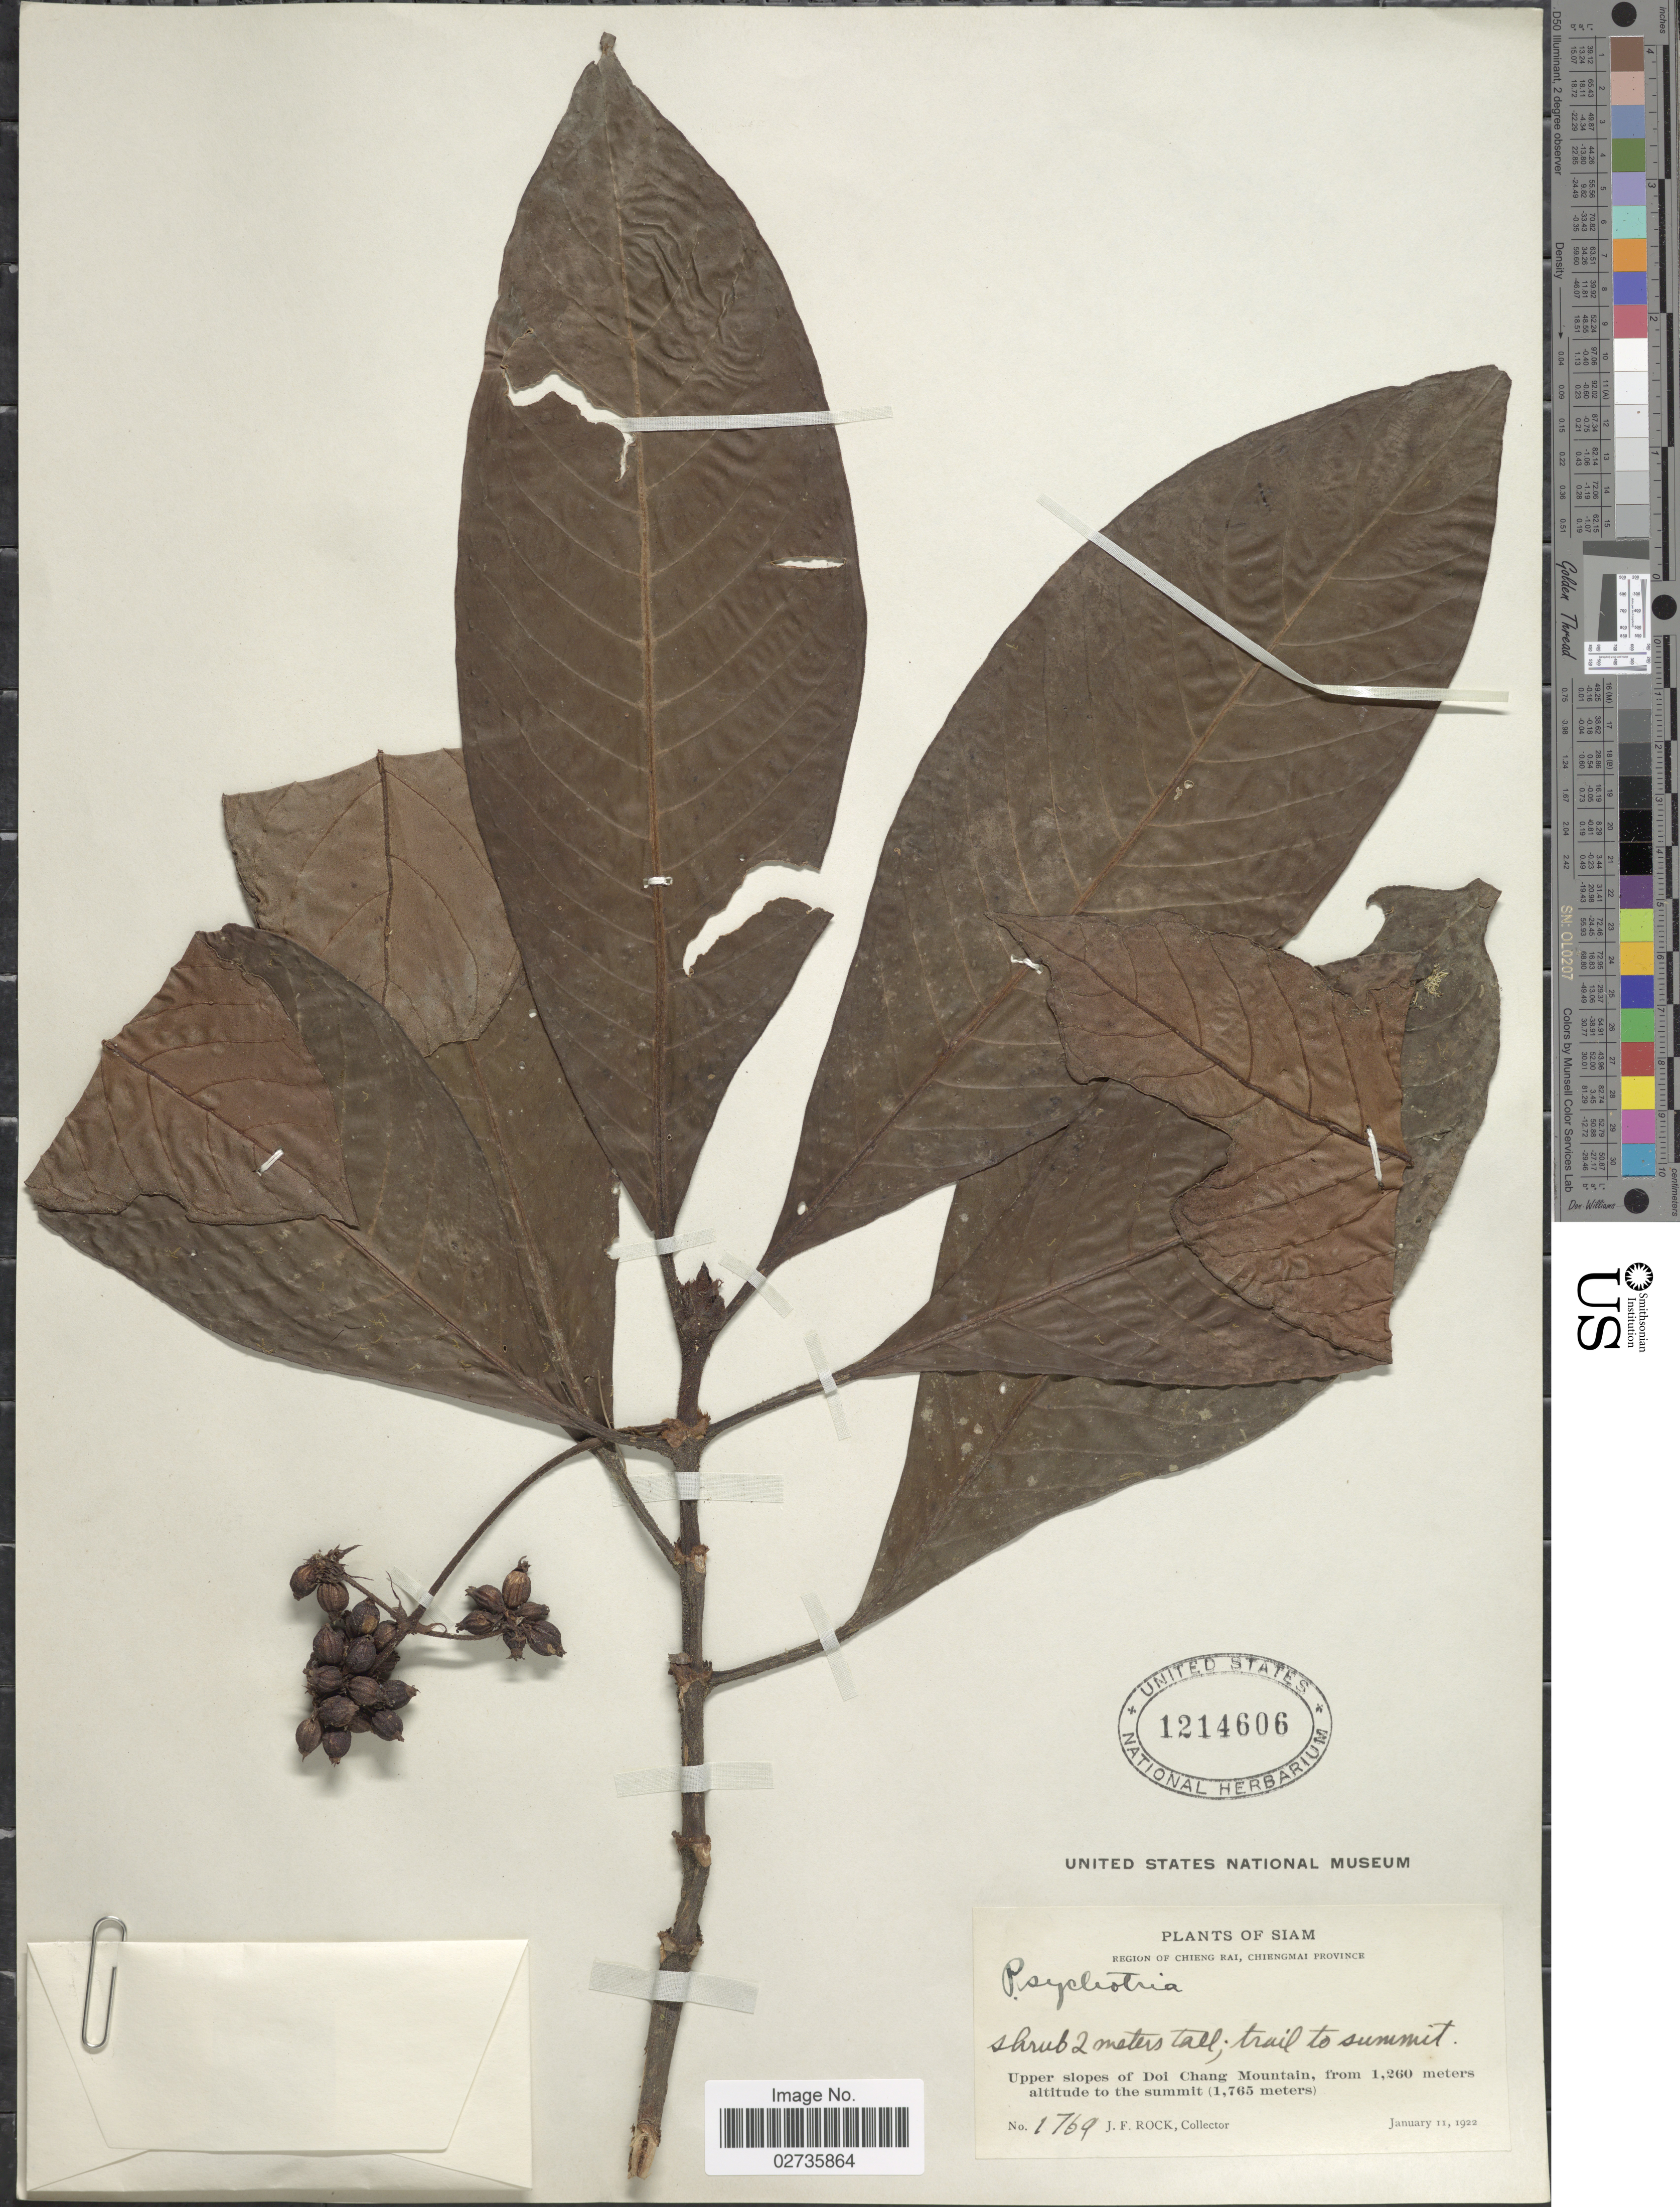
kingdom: Plantae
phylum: Tracheophyta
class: Magnoliopsida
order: Gentianales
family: Rubiaceae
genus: Psychotria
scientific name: Psychotria morindoides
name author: Hutch.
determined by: Srisuk, T.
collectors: J. Rock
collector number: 1769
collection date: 1922-01-11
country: Thailand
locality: Siam, Region of Chieng Rai, Chiengmai Province, trail to summit, Upper slope of Doi Chang Mountain, to the summit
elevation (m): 1260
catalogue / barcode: US 1214606